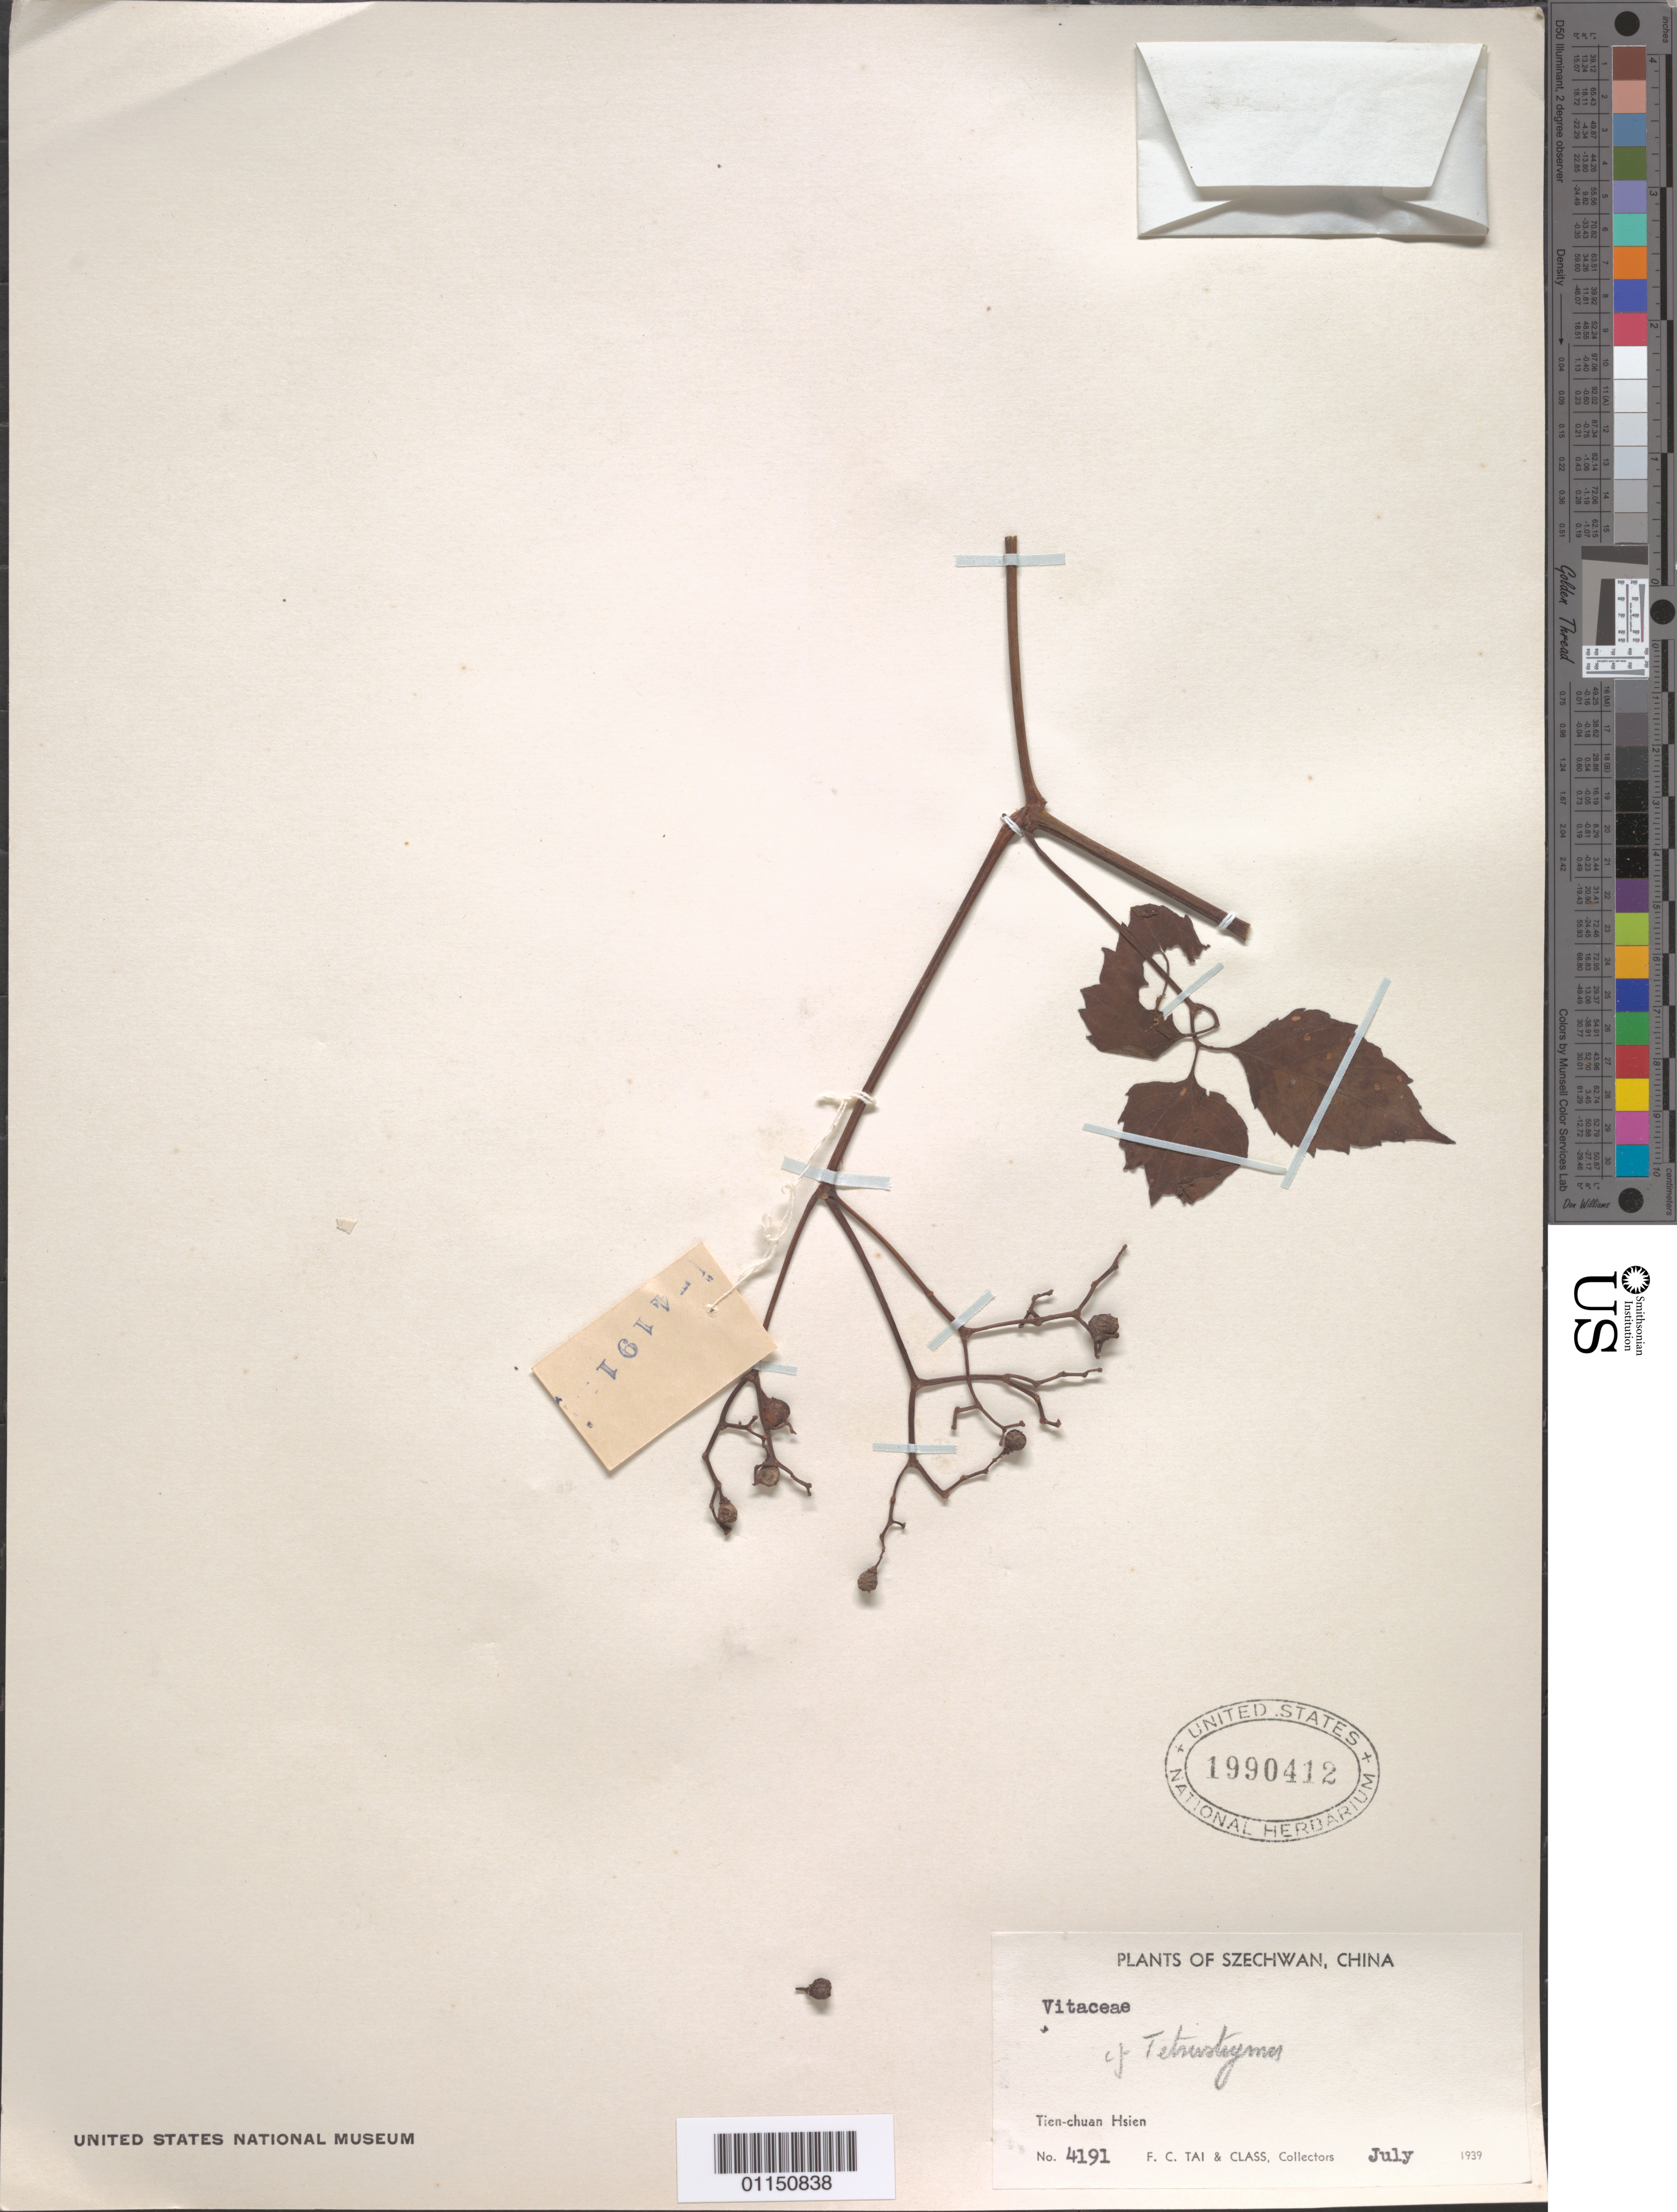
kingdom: Plantae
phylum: Tracheophyta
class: Magnoliopsida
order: Vitales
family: Vitaceae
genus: Tetrastigma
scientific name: Tetrastigma sp.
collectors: F. Tai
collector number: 4191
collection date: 1939-07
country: China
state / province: Sichuan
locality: Tien-chuan Hsien.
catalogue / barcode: US 1990412